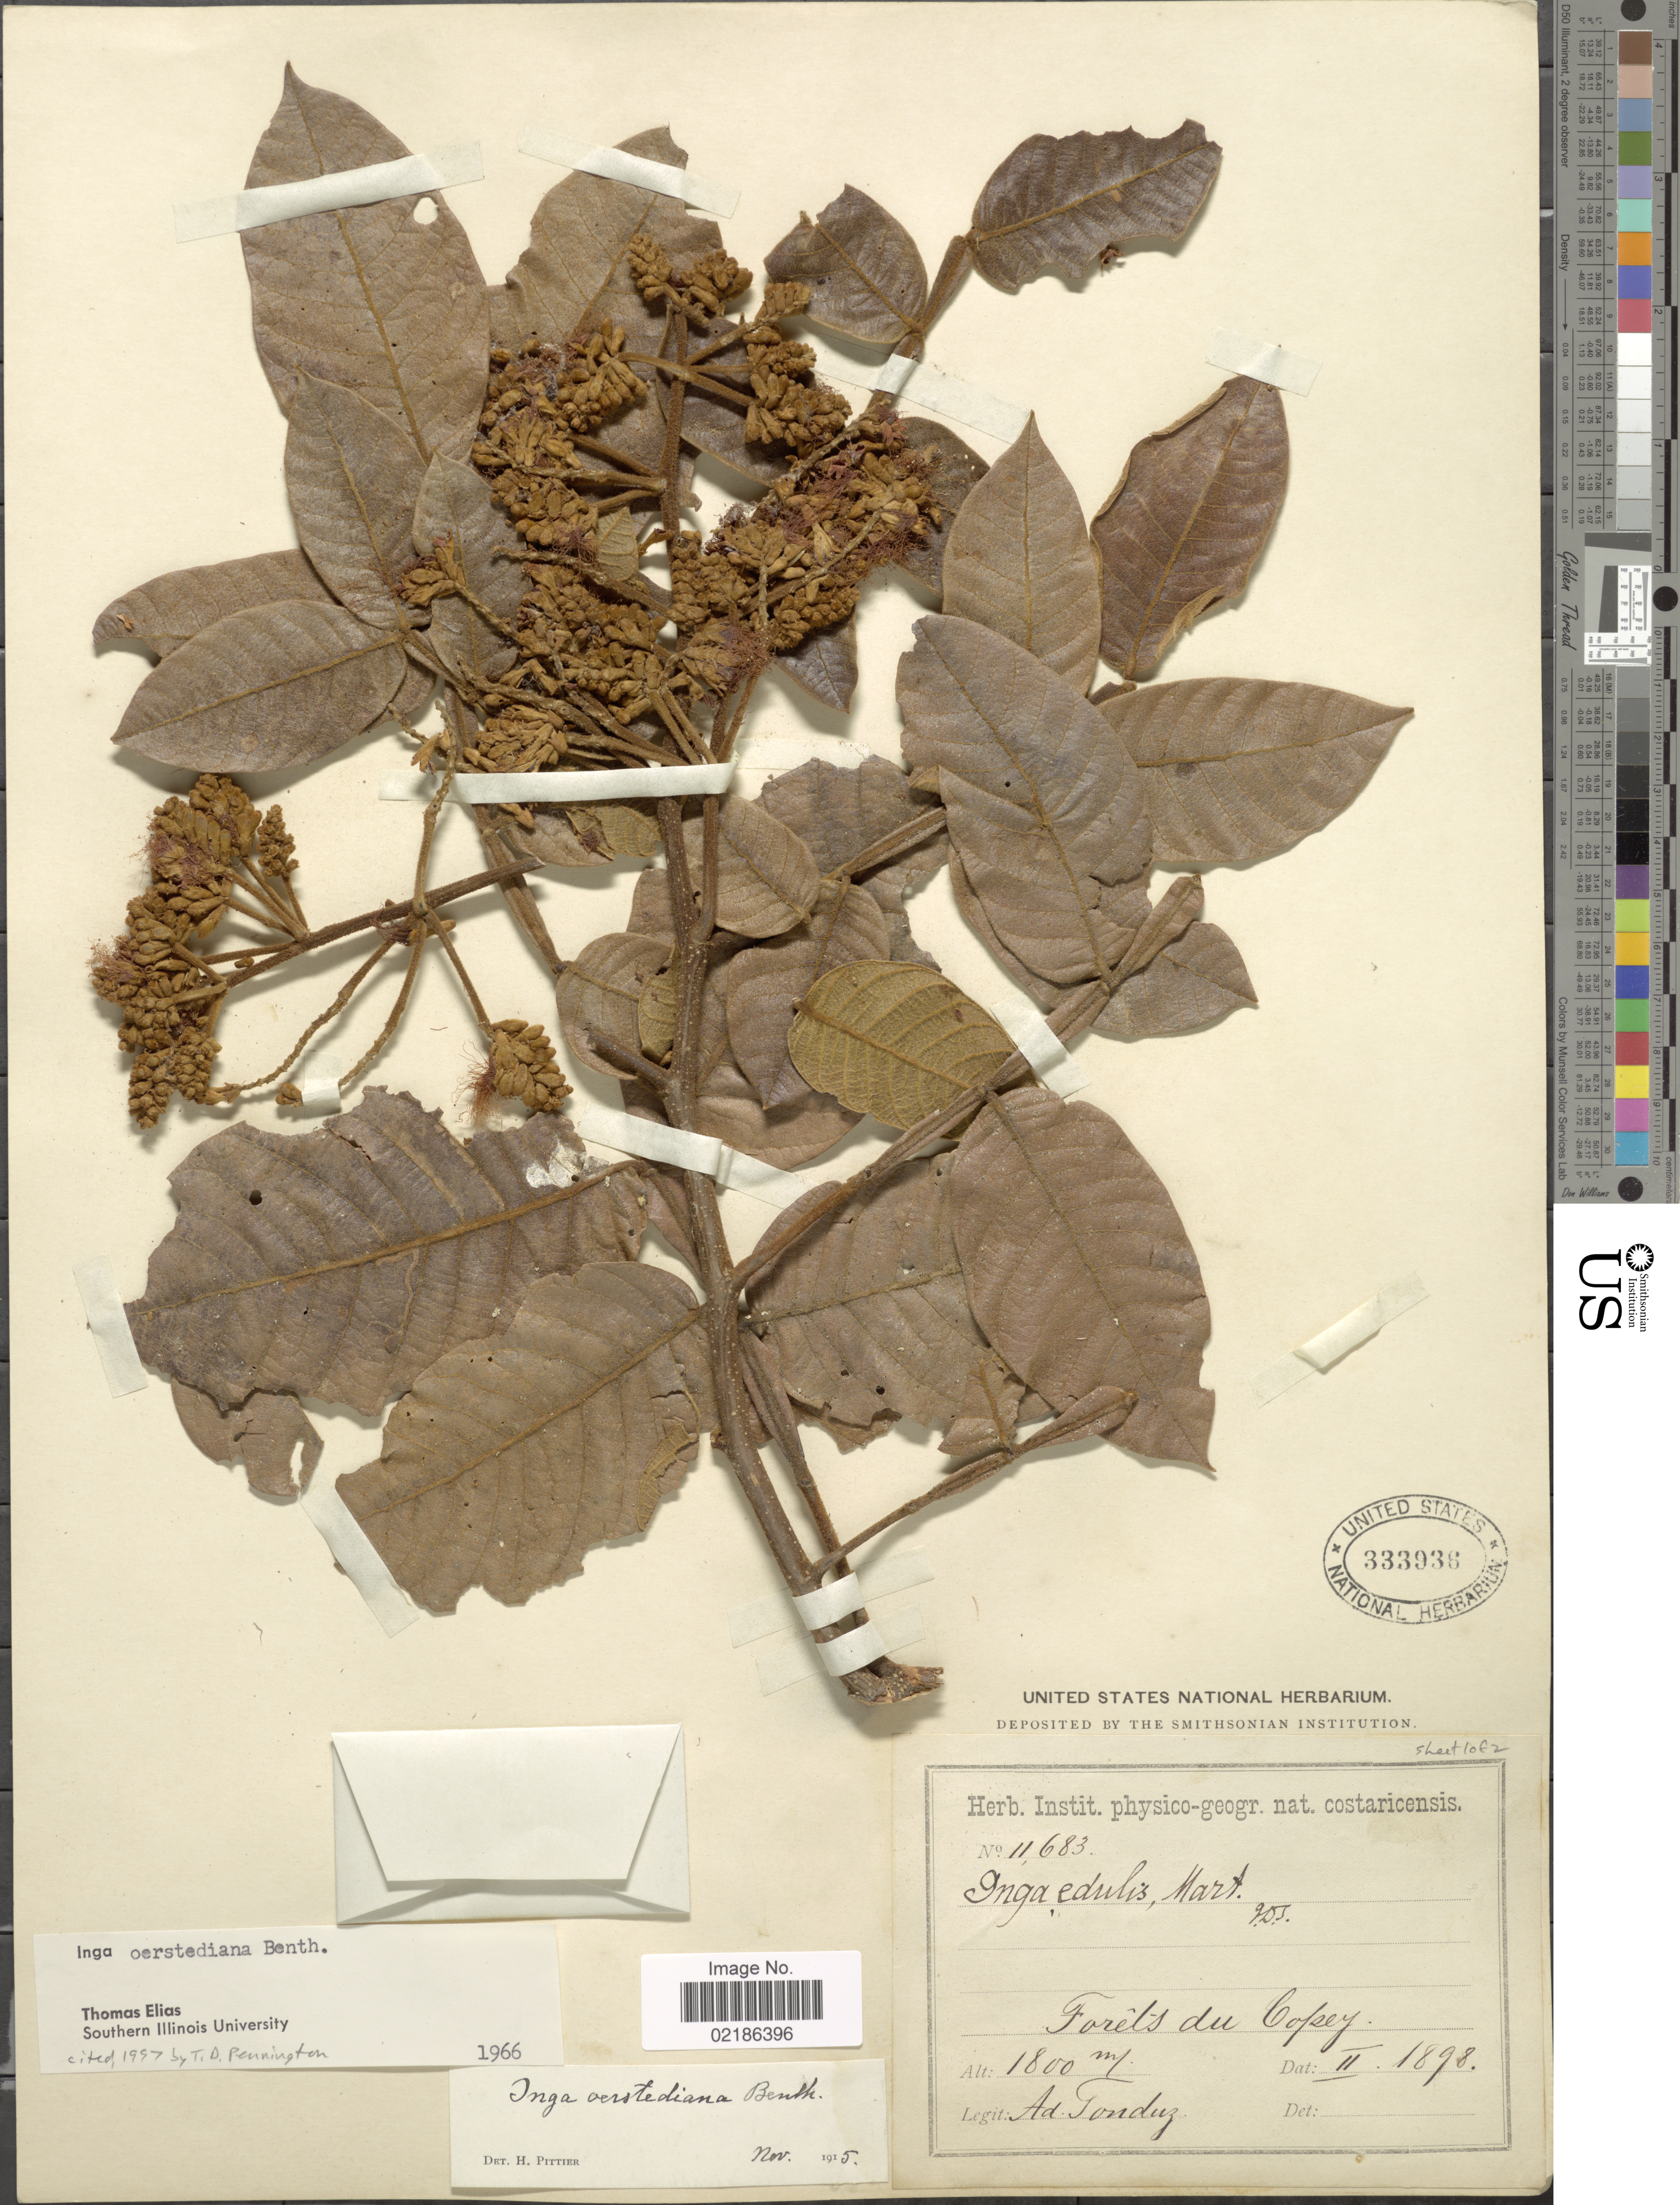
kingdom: Plantae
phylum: Tracheophyta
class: Magnoliopsida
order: Fabales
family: Fabaceae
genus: Inga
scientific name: Inga oerstediana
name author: Benth.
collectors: A. Tonduz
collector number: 11683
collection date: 1898-02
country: Costa Rica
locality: Forets du Copey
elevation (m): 1800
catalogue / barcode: US 333936